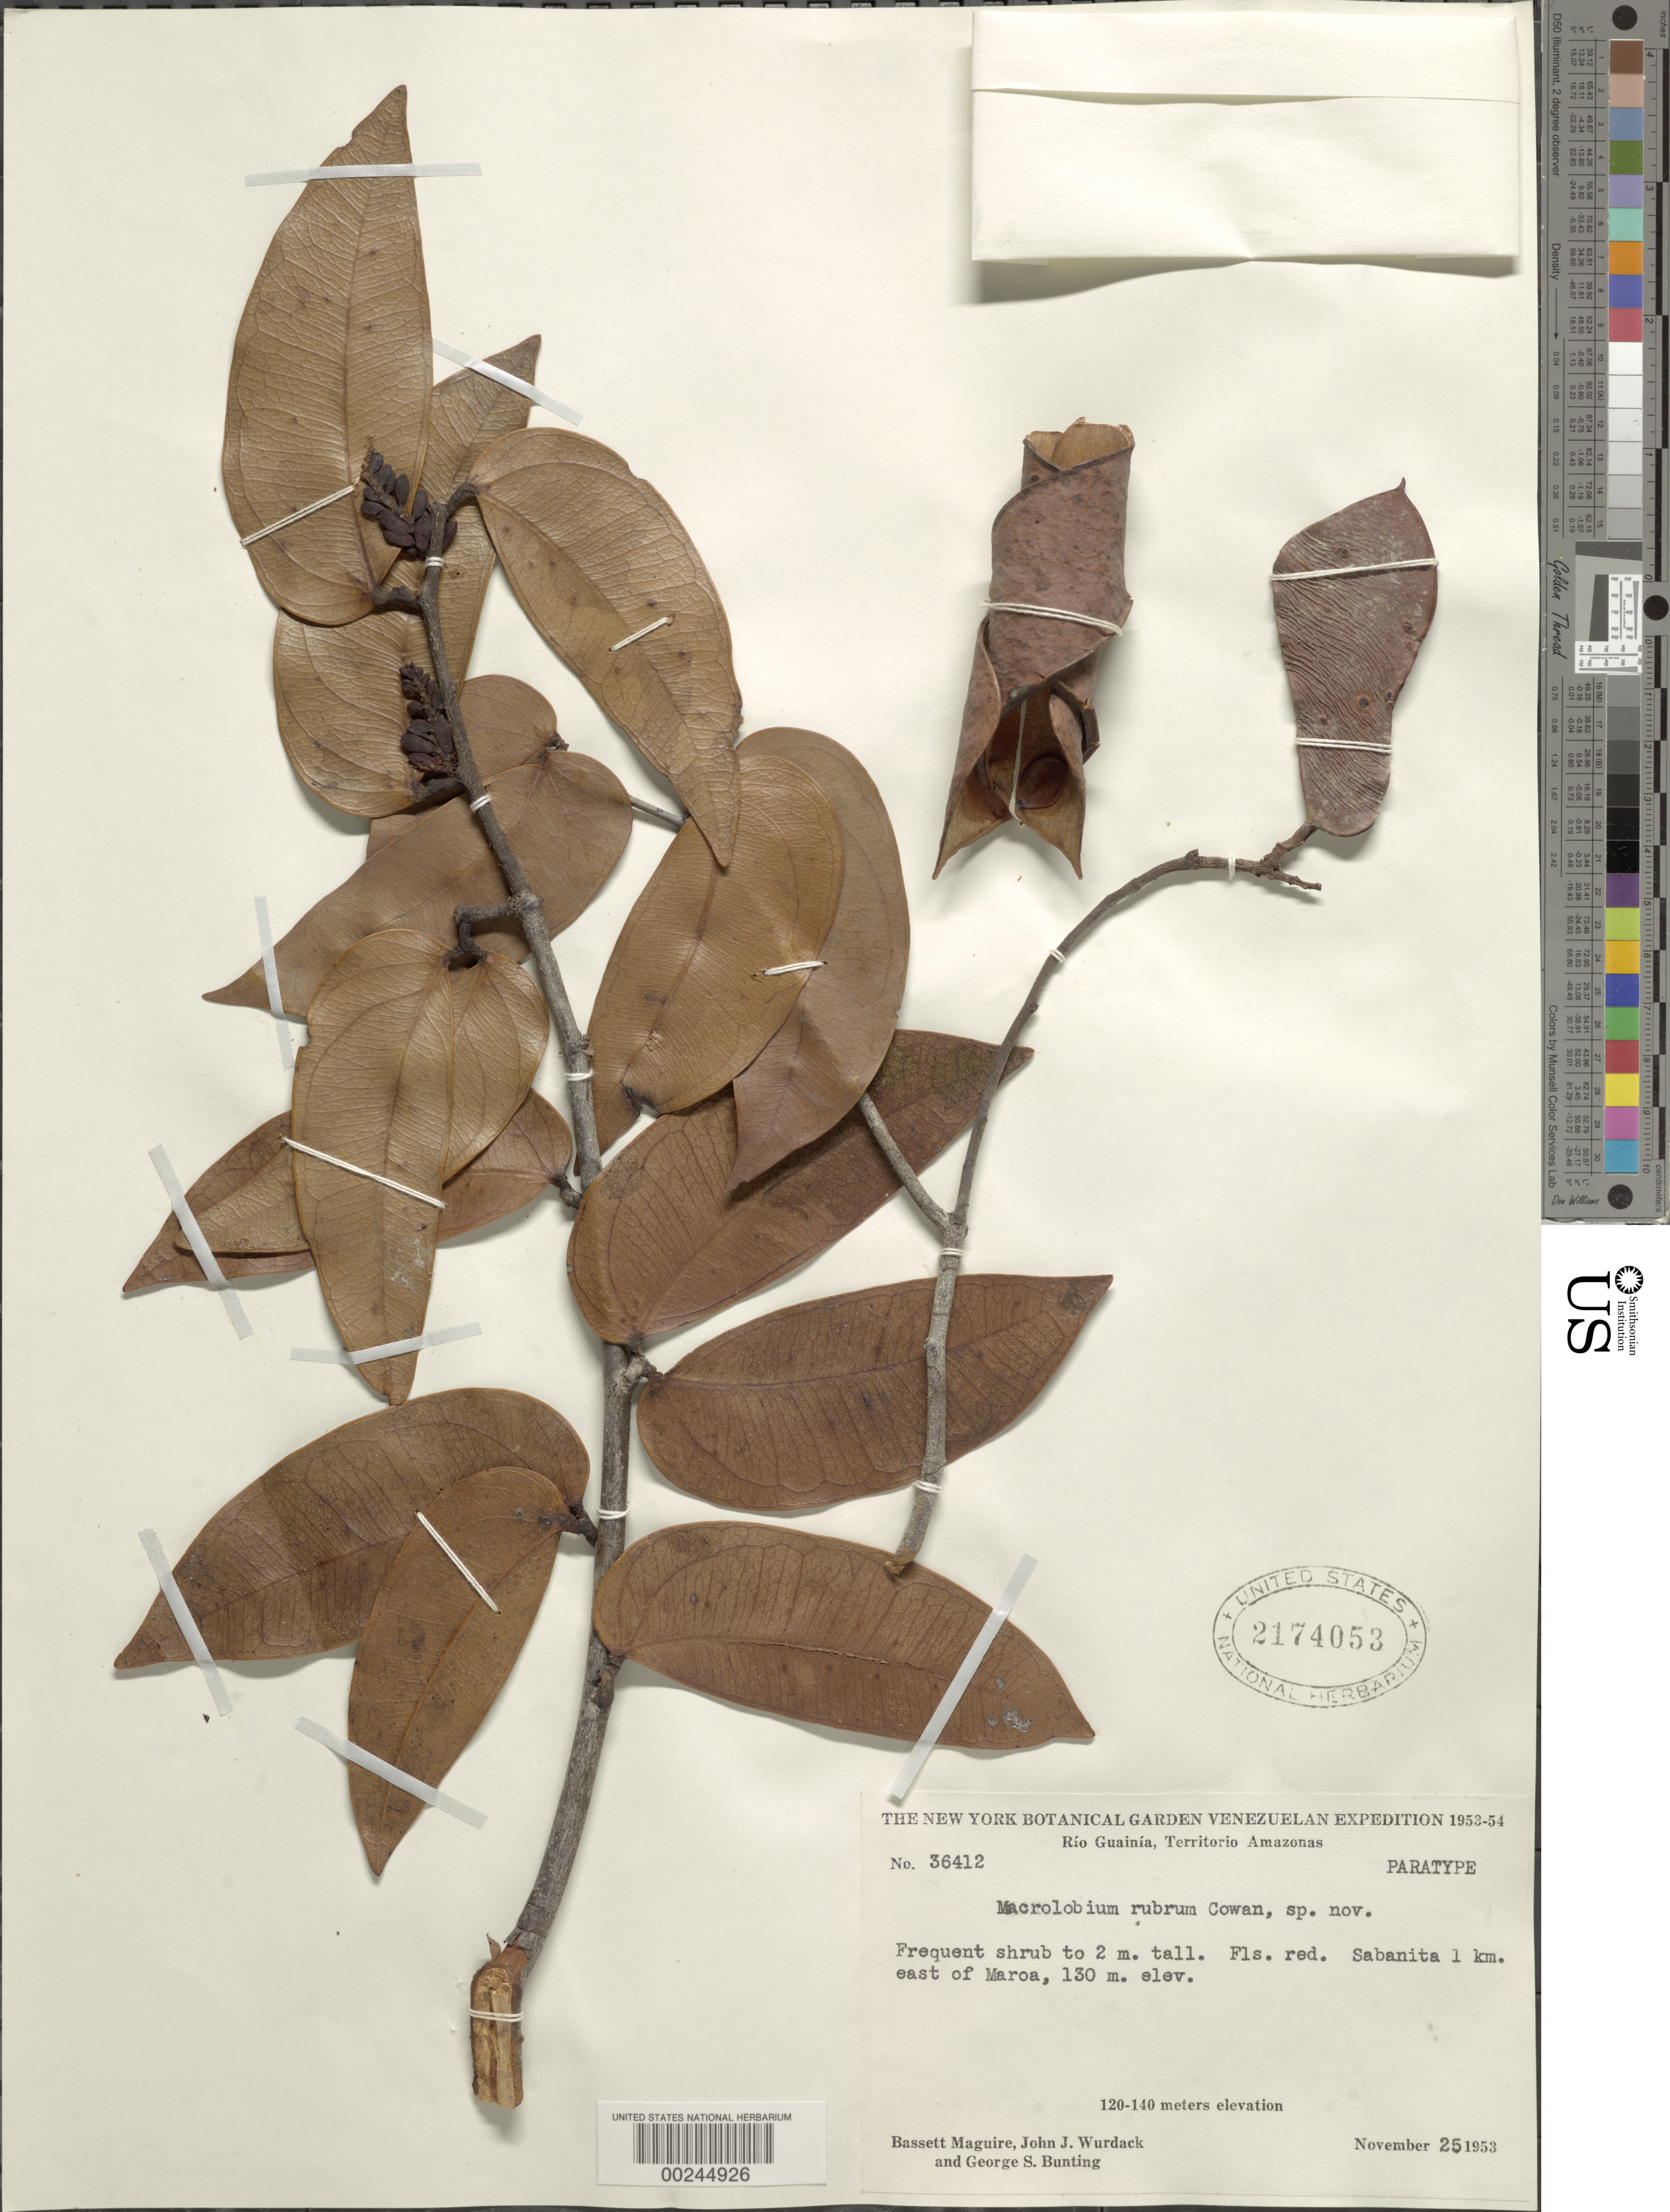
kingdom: Plantae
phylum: Tracheophyta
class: Magnoliopsida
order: Fabales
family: Fabaceae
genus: Macrolobium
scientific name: Macrolobium rubrum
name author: R.S. Cowan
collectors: B. Maguire, J. J. Wurdack & G. S. Bunting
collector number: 36412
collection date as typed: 25 Nov 1953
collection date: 1953-11-25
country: Venezuela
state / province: Amazonas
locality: Sabanita 1 km e of maroa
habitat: Small savanna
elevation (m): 120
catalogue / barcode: US 2174053